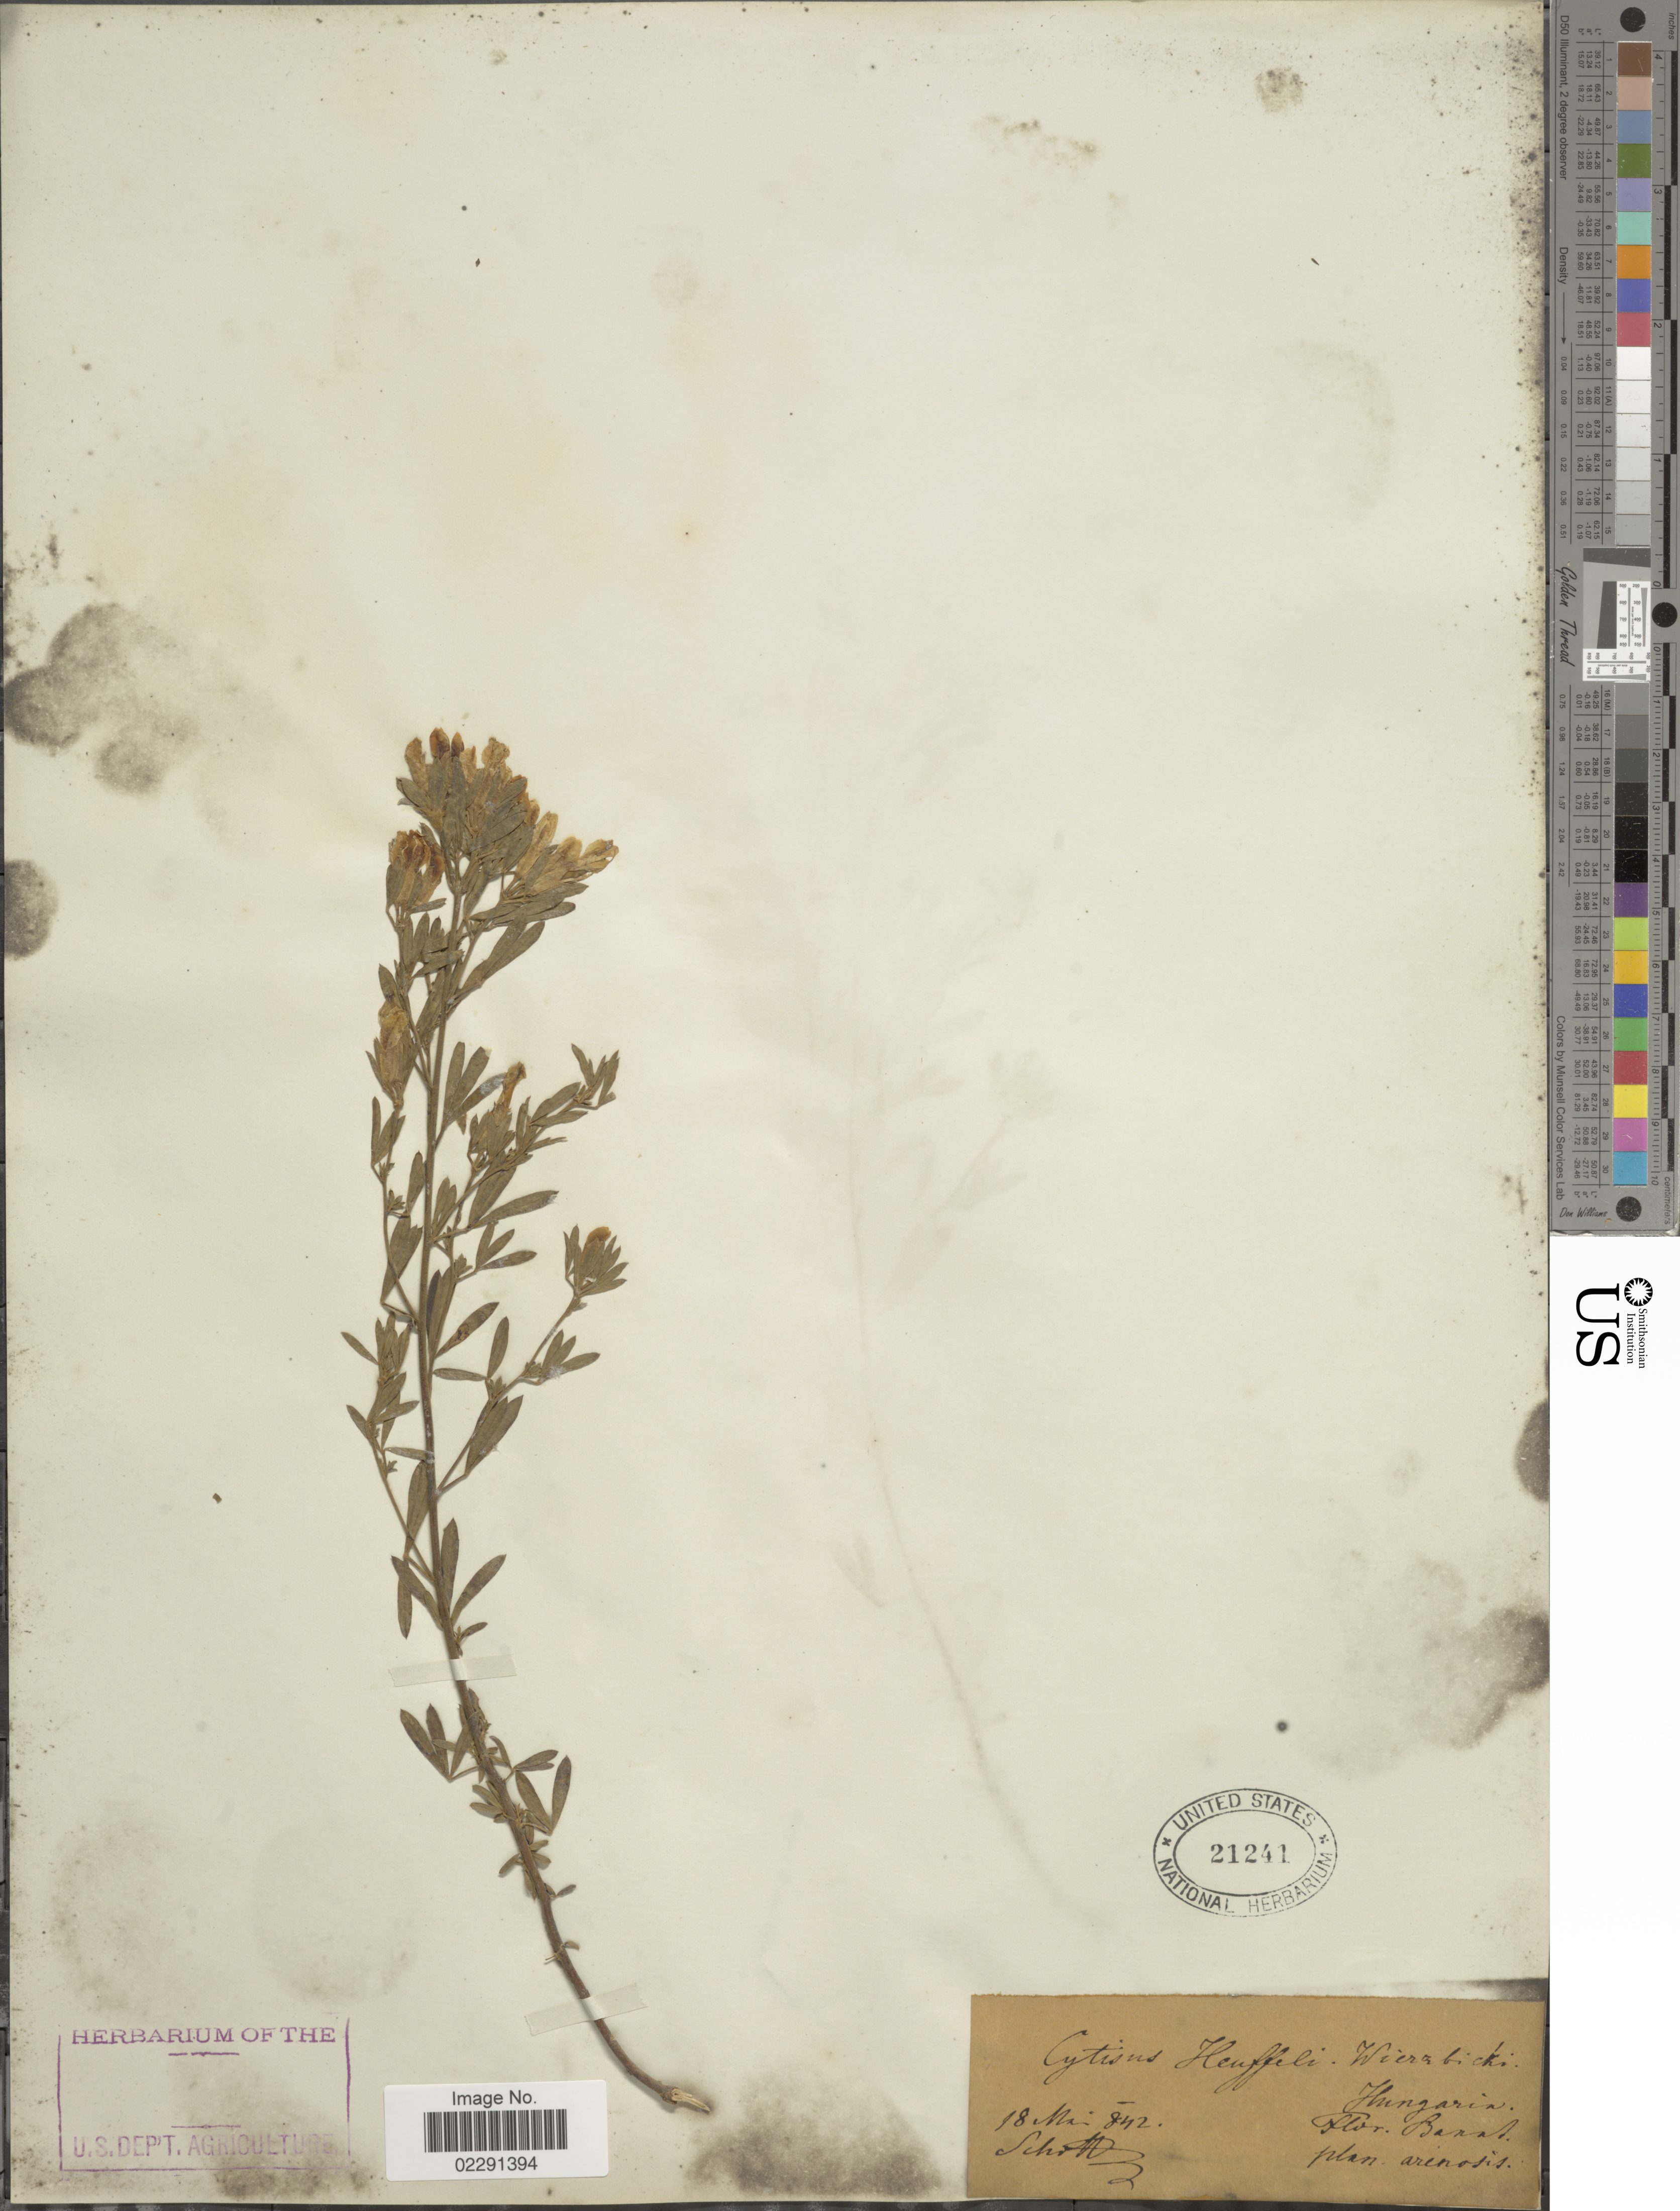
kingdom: Plantae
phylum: Tracheophyta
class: Magnoliopsida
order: Fabales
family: Fabaceae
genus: Cytisus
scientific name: Cytisus heuffelii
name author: Wierzb.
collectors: Schott, --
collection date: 1842-05-18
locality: Flor. Banat, plan. arenosis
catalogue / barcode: US 21241